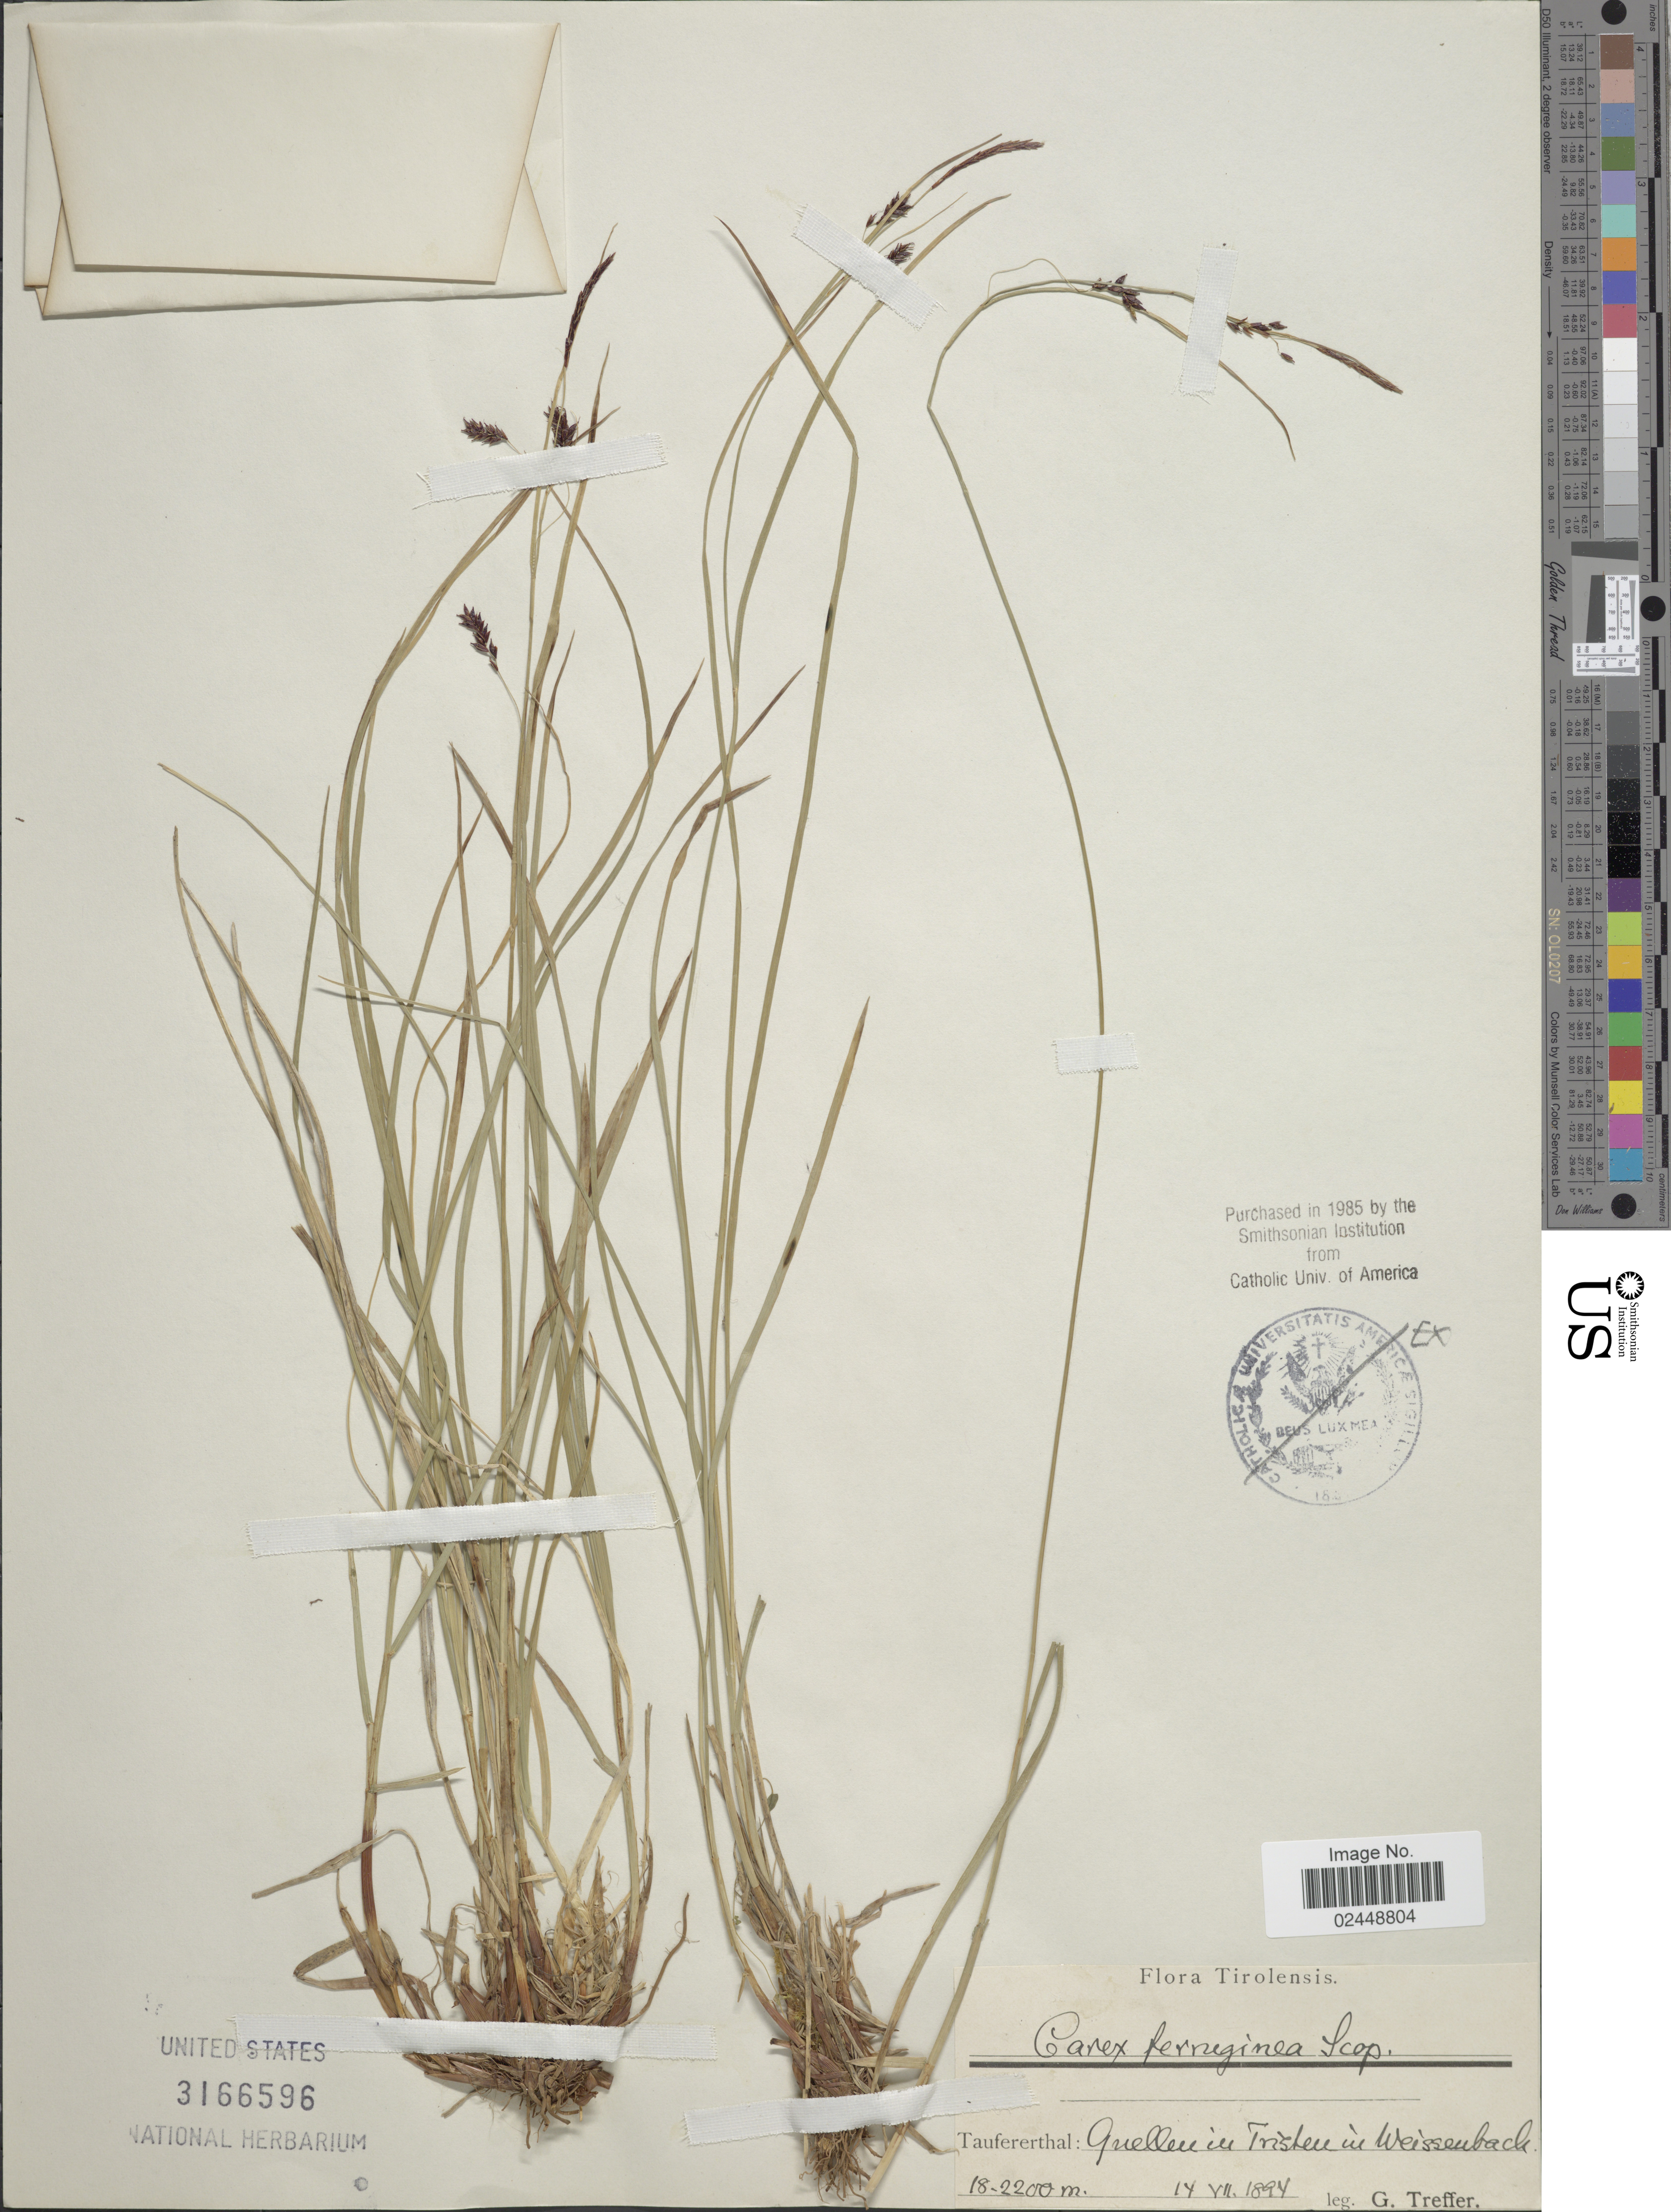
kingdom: Plantae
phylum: Tracheophyta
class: Liliopsida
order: Poales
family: Cyperaceae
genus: Carex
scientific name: Carex ferruginea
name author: Scop.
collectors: G. Treffer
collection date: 1894-07-14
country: Austria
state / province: Tirol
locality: Taufererthal: Guellen in Tristen in Weissenbach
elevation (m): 1800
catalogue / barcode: US 3166596